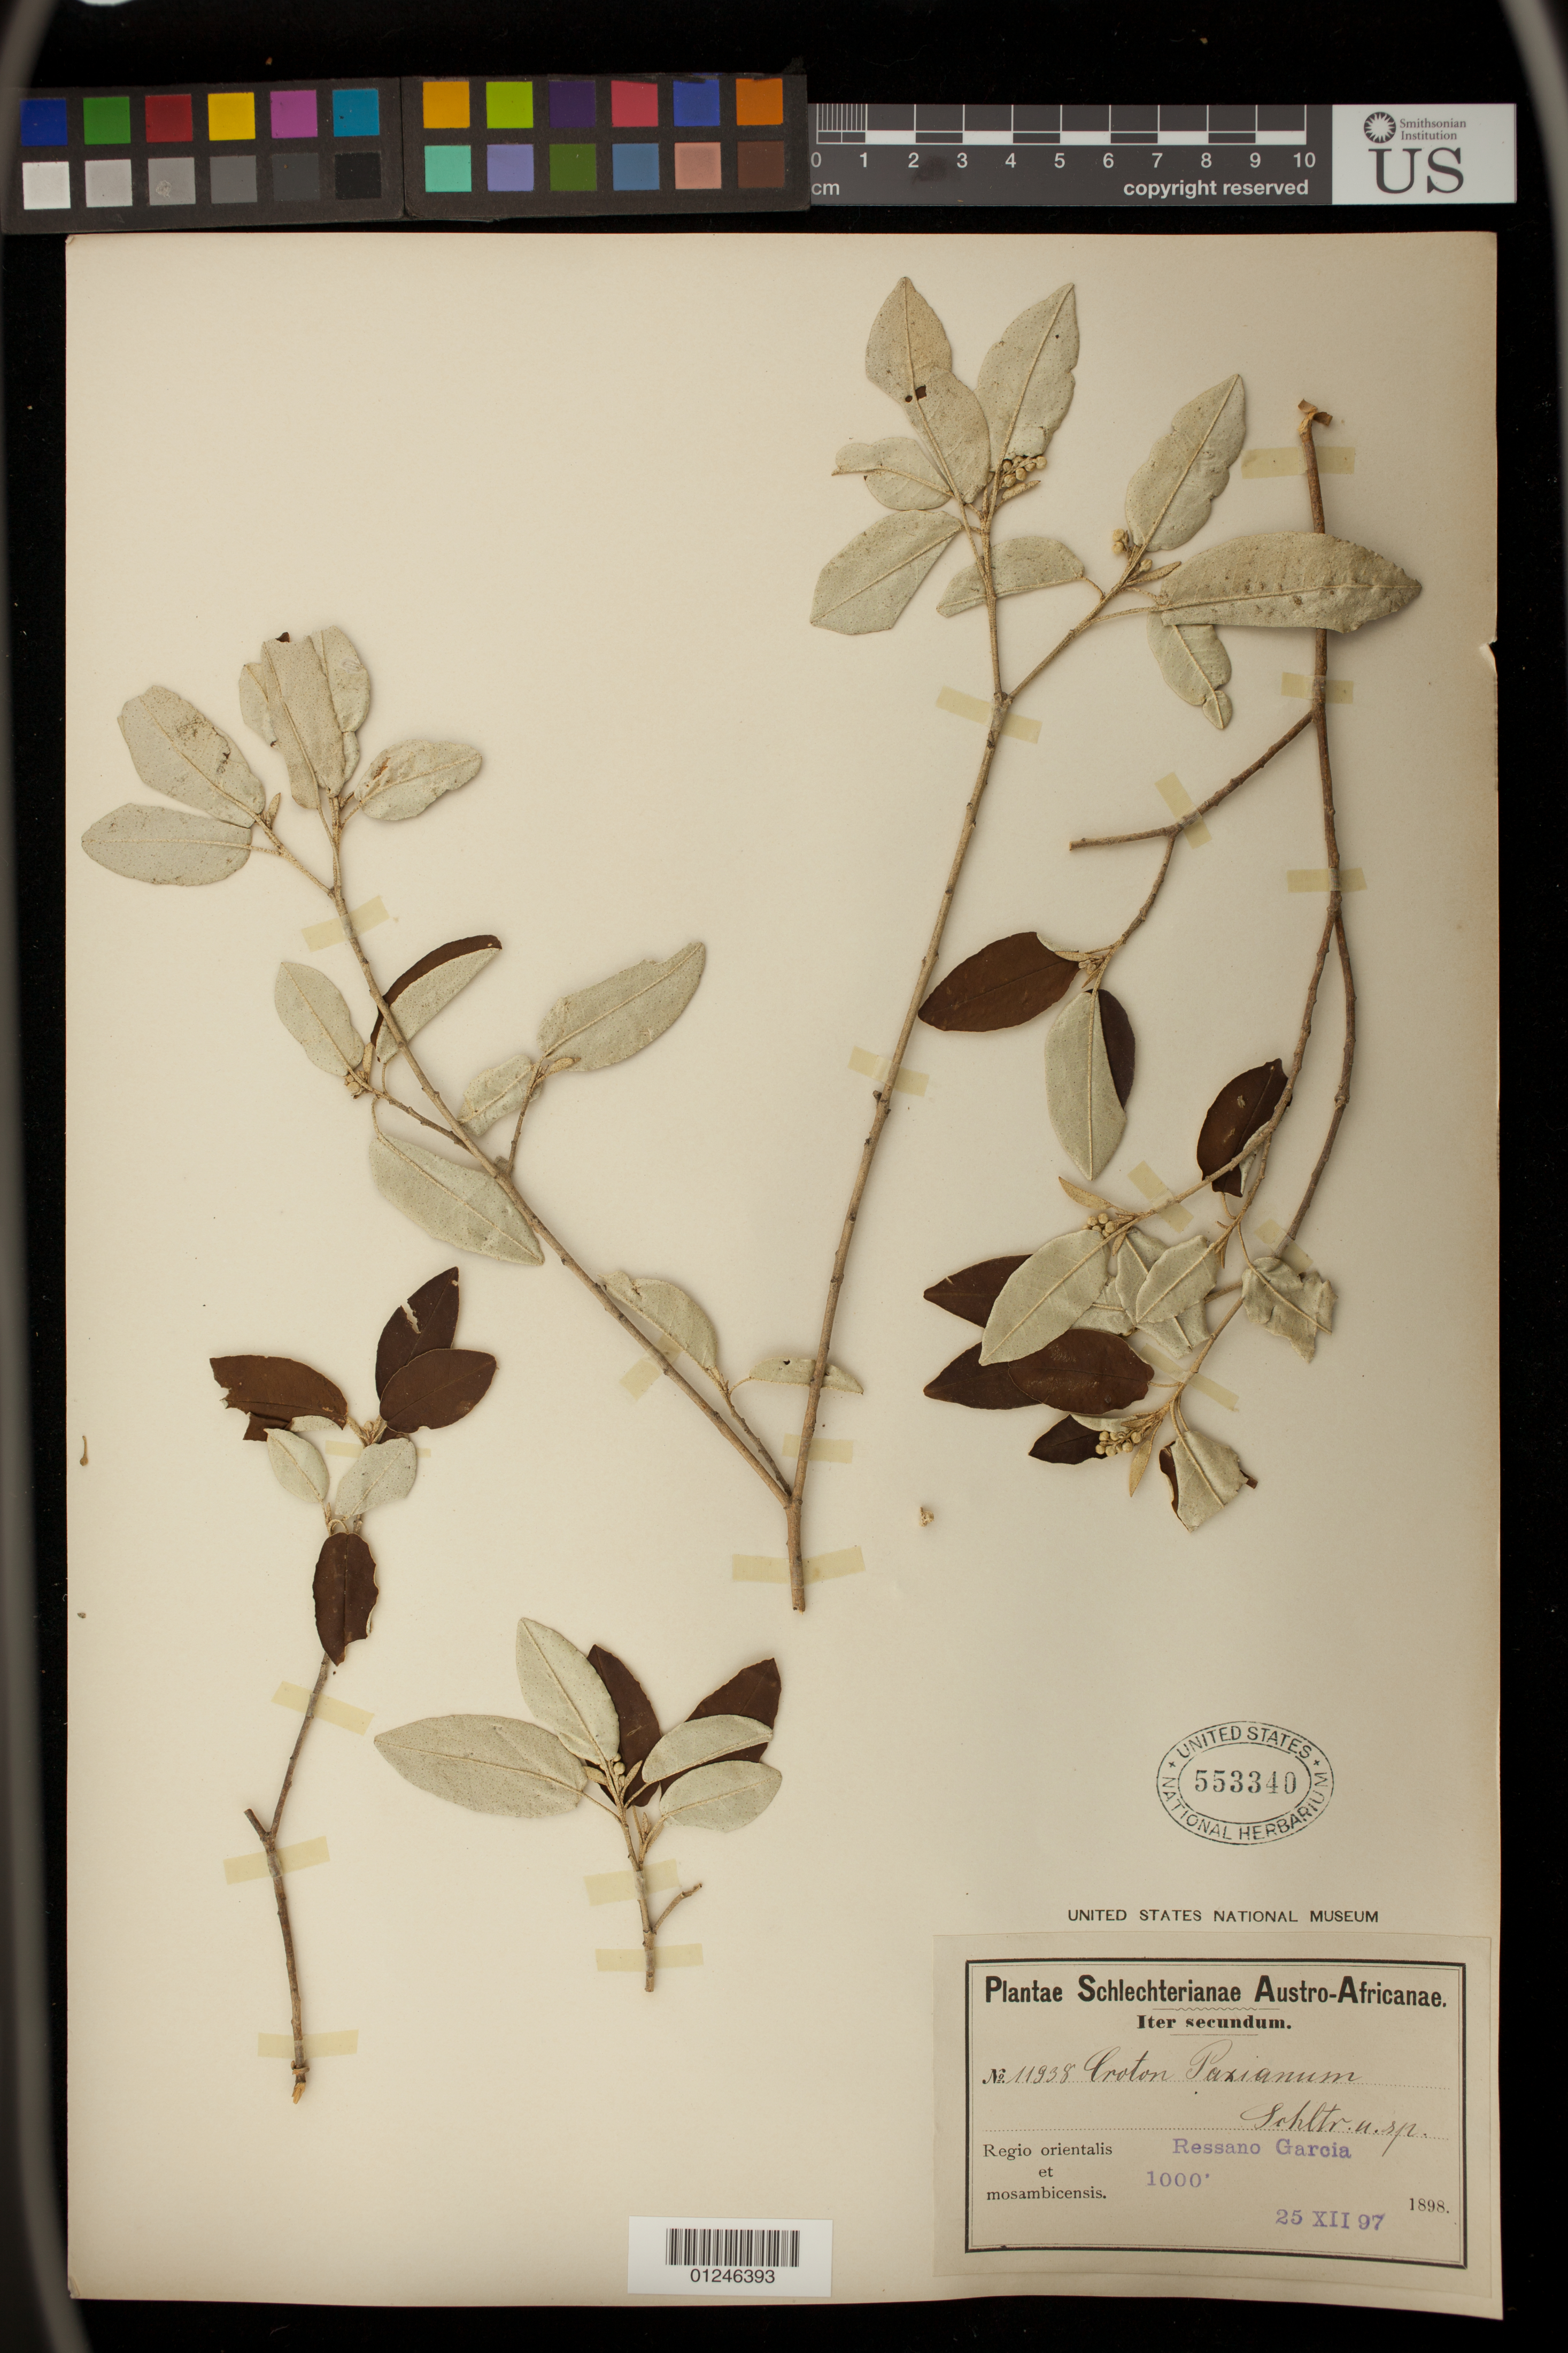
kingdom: Plantae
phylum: Tracheophyta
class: Magnoliopsida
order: Malpighiales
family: Euphorbiaceae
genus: Croton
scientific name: Croton gratissimus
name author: Burch.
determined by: Berry, P. E., (WIS), University of Wisconsin - Madison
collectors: R. Garcia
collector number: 11938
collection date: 1897-12-25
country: Mozambique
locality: Regio orientalis et moxambicensis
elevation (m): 305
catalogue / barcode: US 553340